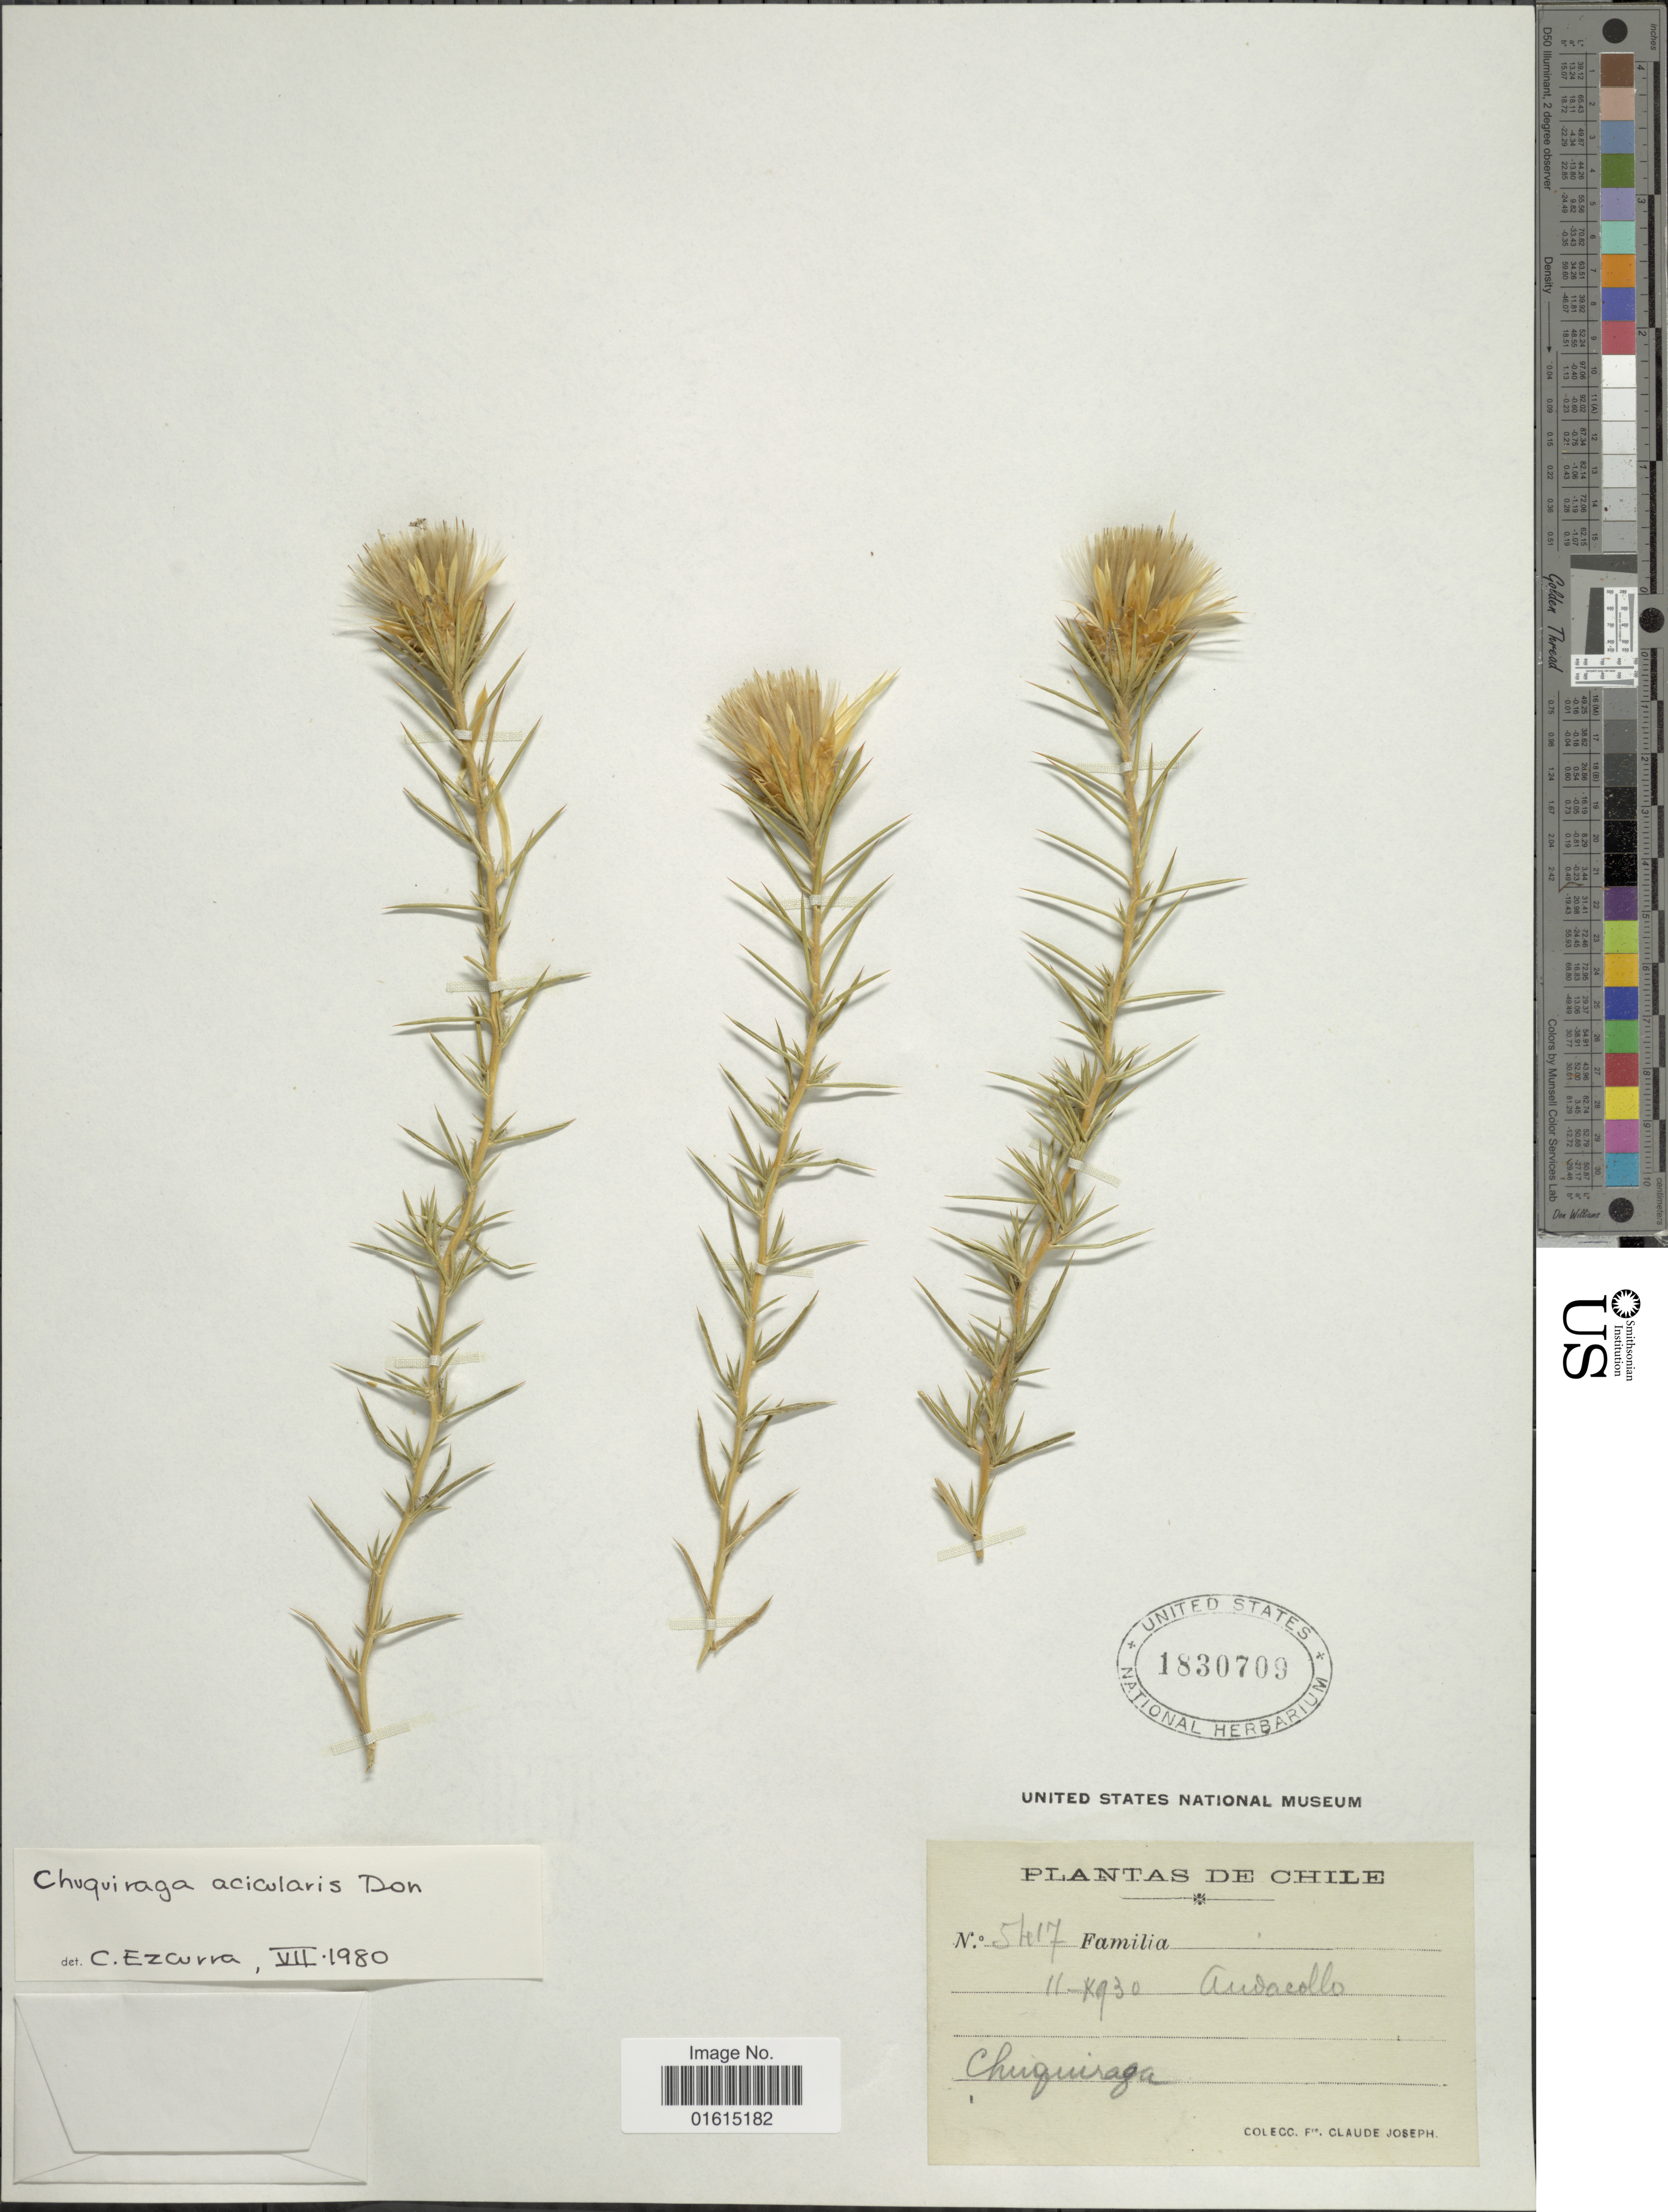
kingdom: Plantae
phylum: Tracheophyta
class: Magnoliopsida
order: Asterales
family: Asteraceae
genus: Chuquiraga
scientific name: Chuquiraga ulicina subsp. acicularis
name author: (D. Don) C. Ezcurra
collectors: Bro. Claude-Joseph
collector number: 5417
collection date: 1930-11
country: Chile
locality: Andacollo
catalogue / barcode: US 1830709